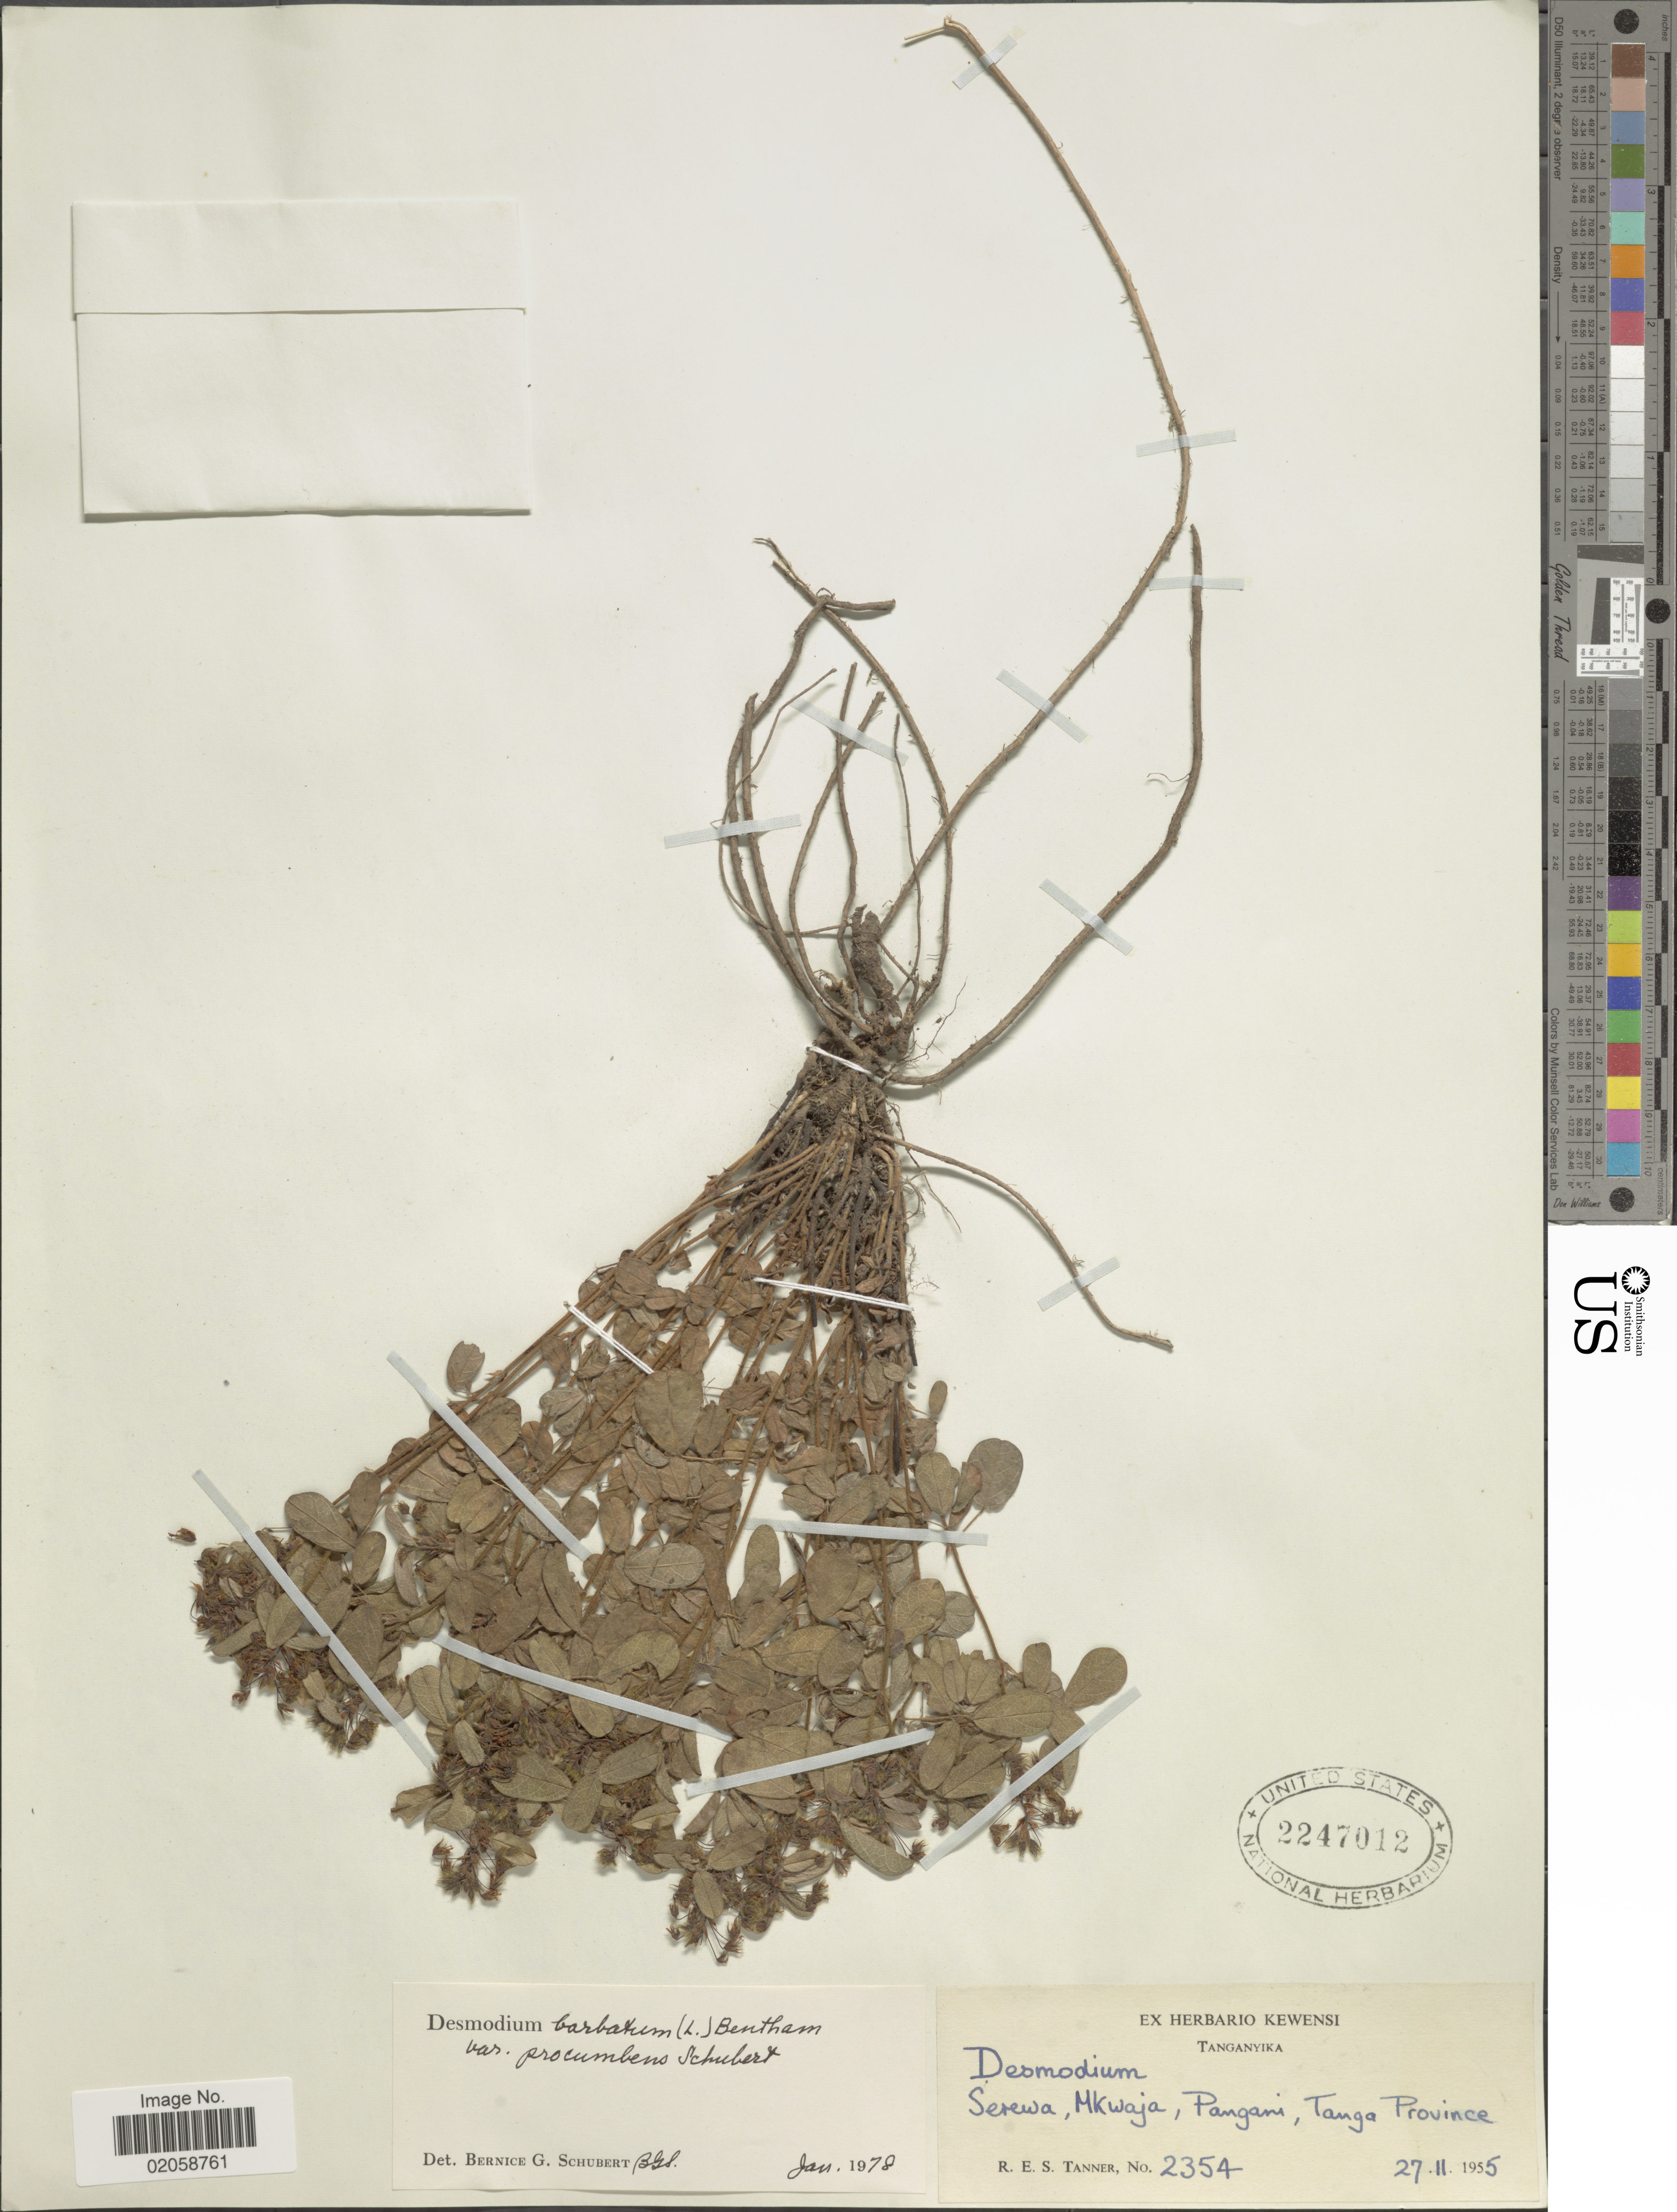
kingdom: Plantae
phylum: Tracheophyta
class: Magnoliopsida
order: Fabales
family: Fabaceae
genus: Grona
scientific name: Grona barbata var. procumbens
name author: (B.G. Schub.) H. Ohashi & K. Ohashi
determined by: Strong, Mark T., (BOT), Smithsonian Institution - National Museum of Natural History (UNITED STATES)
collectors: R. Tanner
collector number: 2354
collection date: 1955-11-27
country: Tanzania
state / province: Tanga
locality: Tanganyika. Serewa, MKwaja, Pangani, Tanga Province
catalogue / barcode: US 2247012